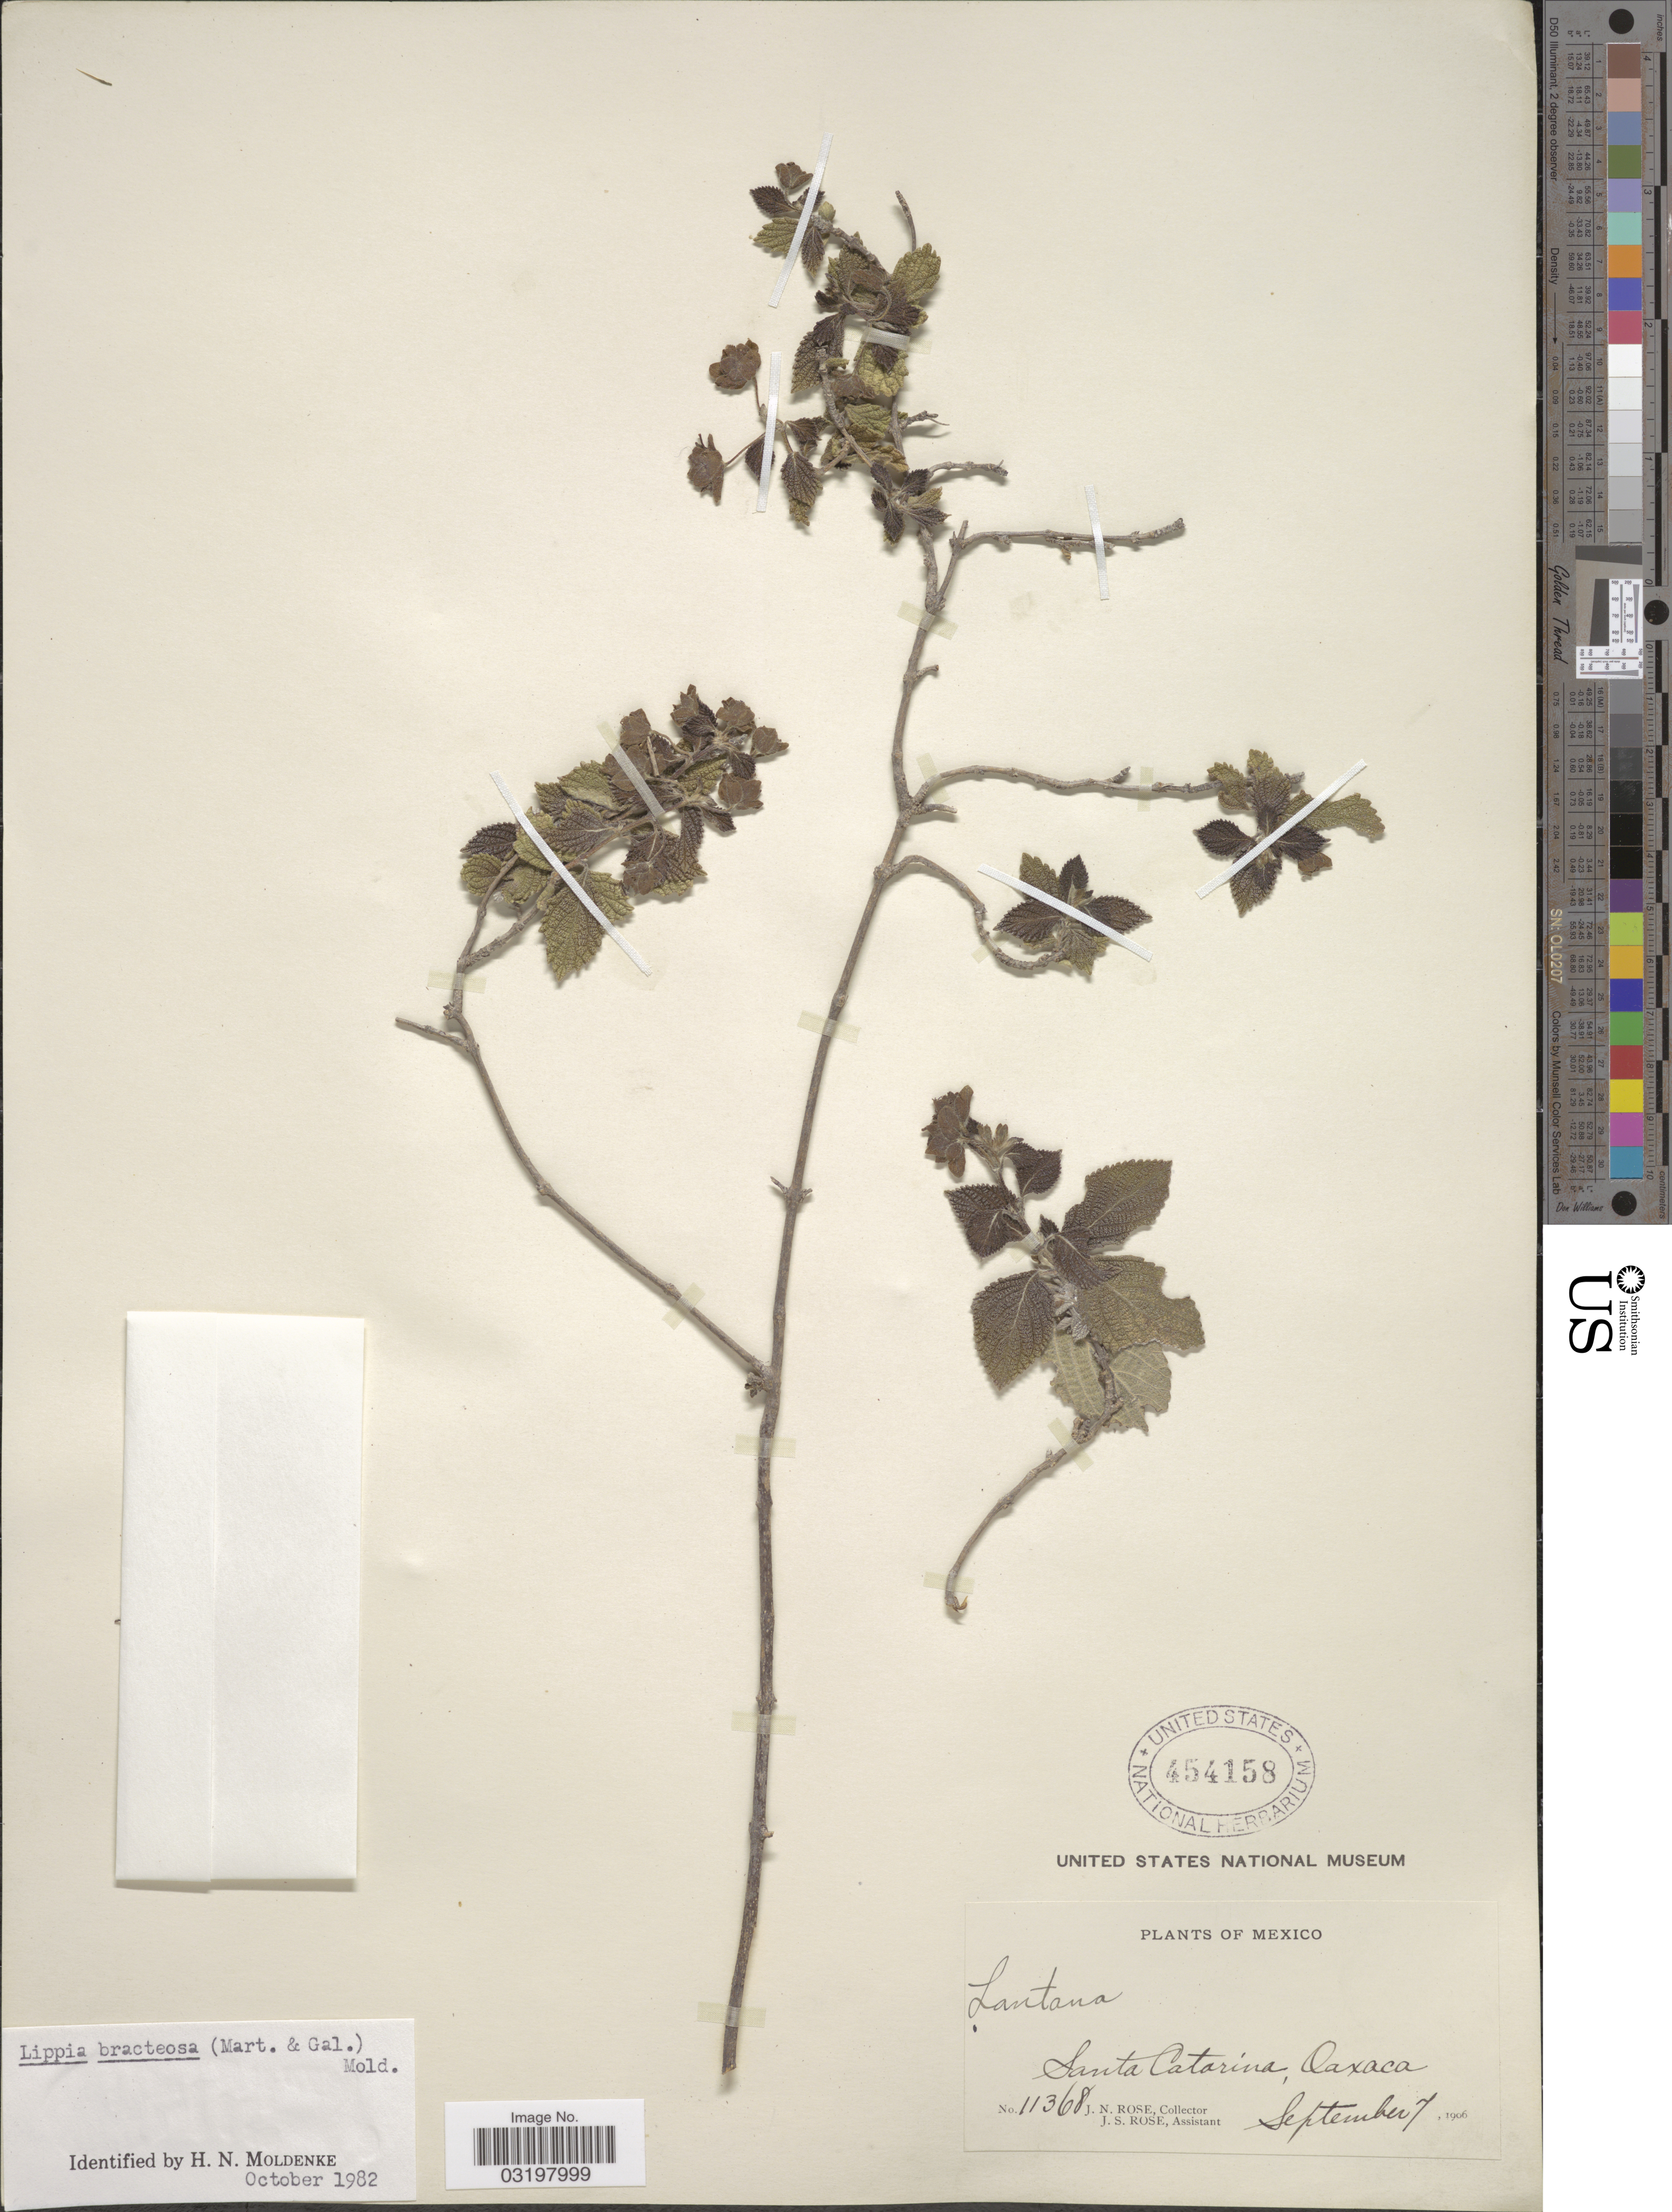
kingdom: Plantae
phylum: Tracheophyta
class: Magnoliopsida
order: Lamiales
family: Verbenaceae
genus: Lippia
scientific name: Lippia bracteosa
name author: (M. Martens & Galeotti) Moldenke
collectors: J. N. Rose & J. S. Rose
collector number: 11368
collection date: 1906-09-07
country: Mexico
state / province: Oaxaca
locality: Santa Catarina.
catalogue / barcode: US 454158